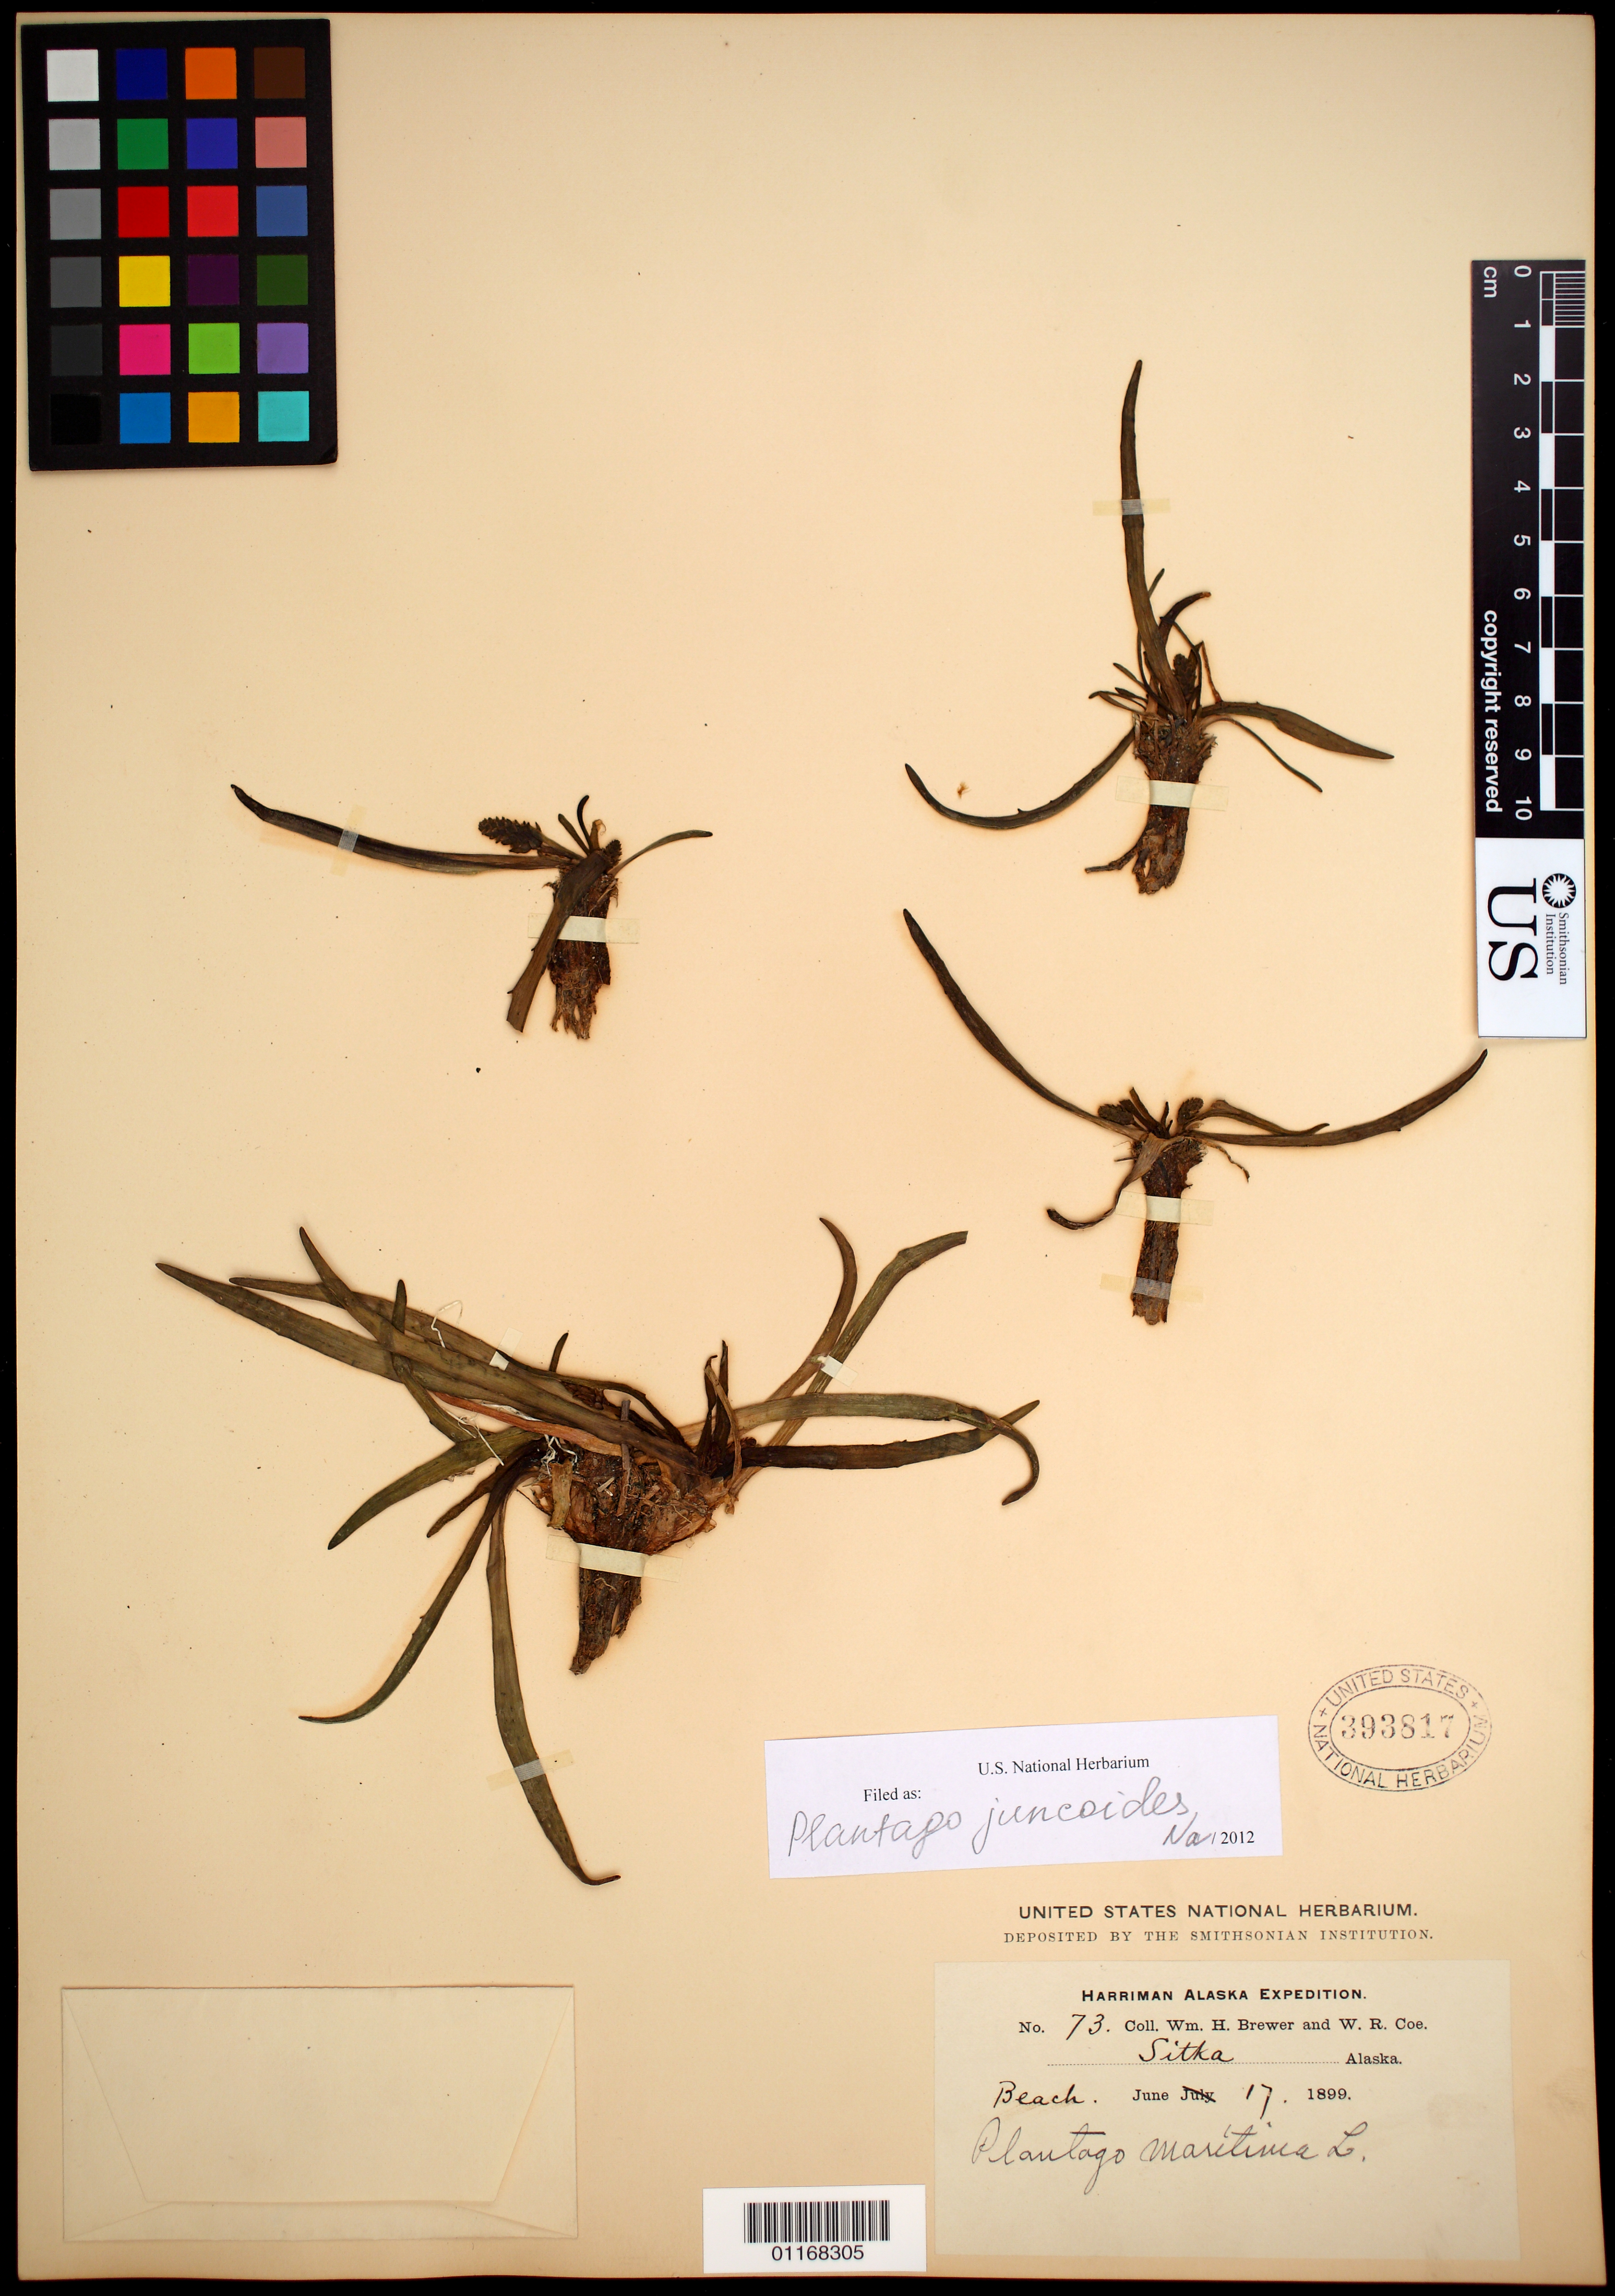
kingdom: Plantae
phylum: Tracheophyta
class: Magnoliopsida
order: Lamiales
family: Plantaginaceae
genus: Plantago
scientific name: Plantago maritima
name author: L.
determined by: Shipunov, Alexey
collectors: W. H. Brewer & W. Coe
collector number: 73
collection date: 1899-06-17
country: United States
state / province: Alaska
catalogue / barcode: US 393817